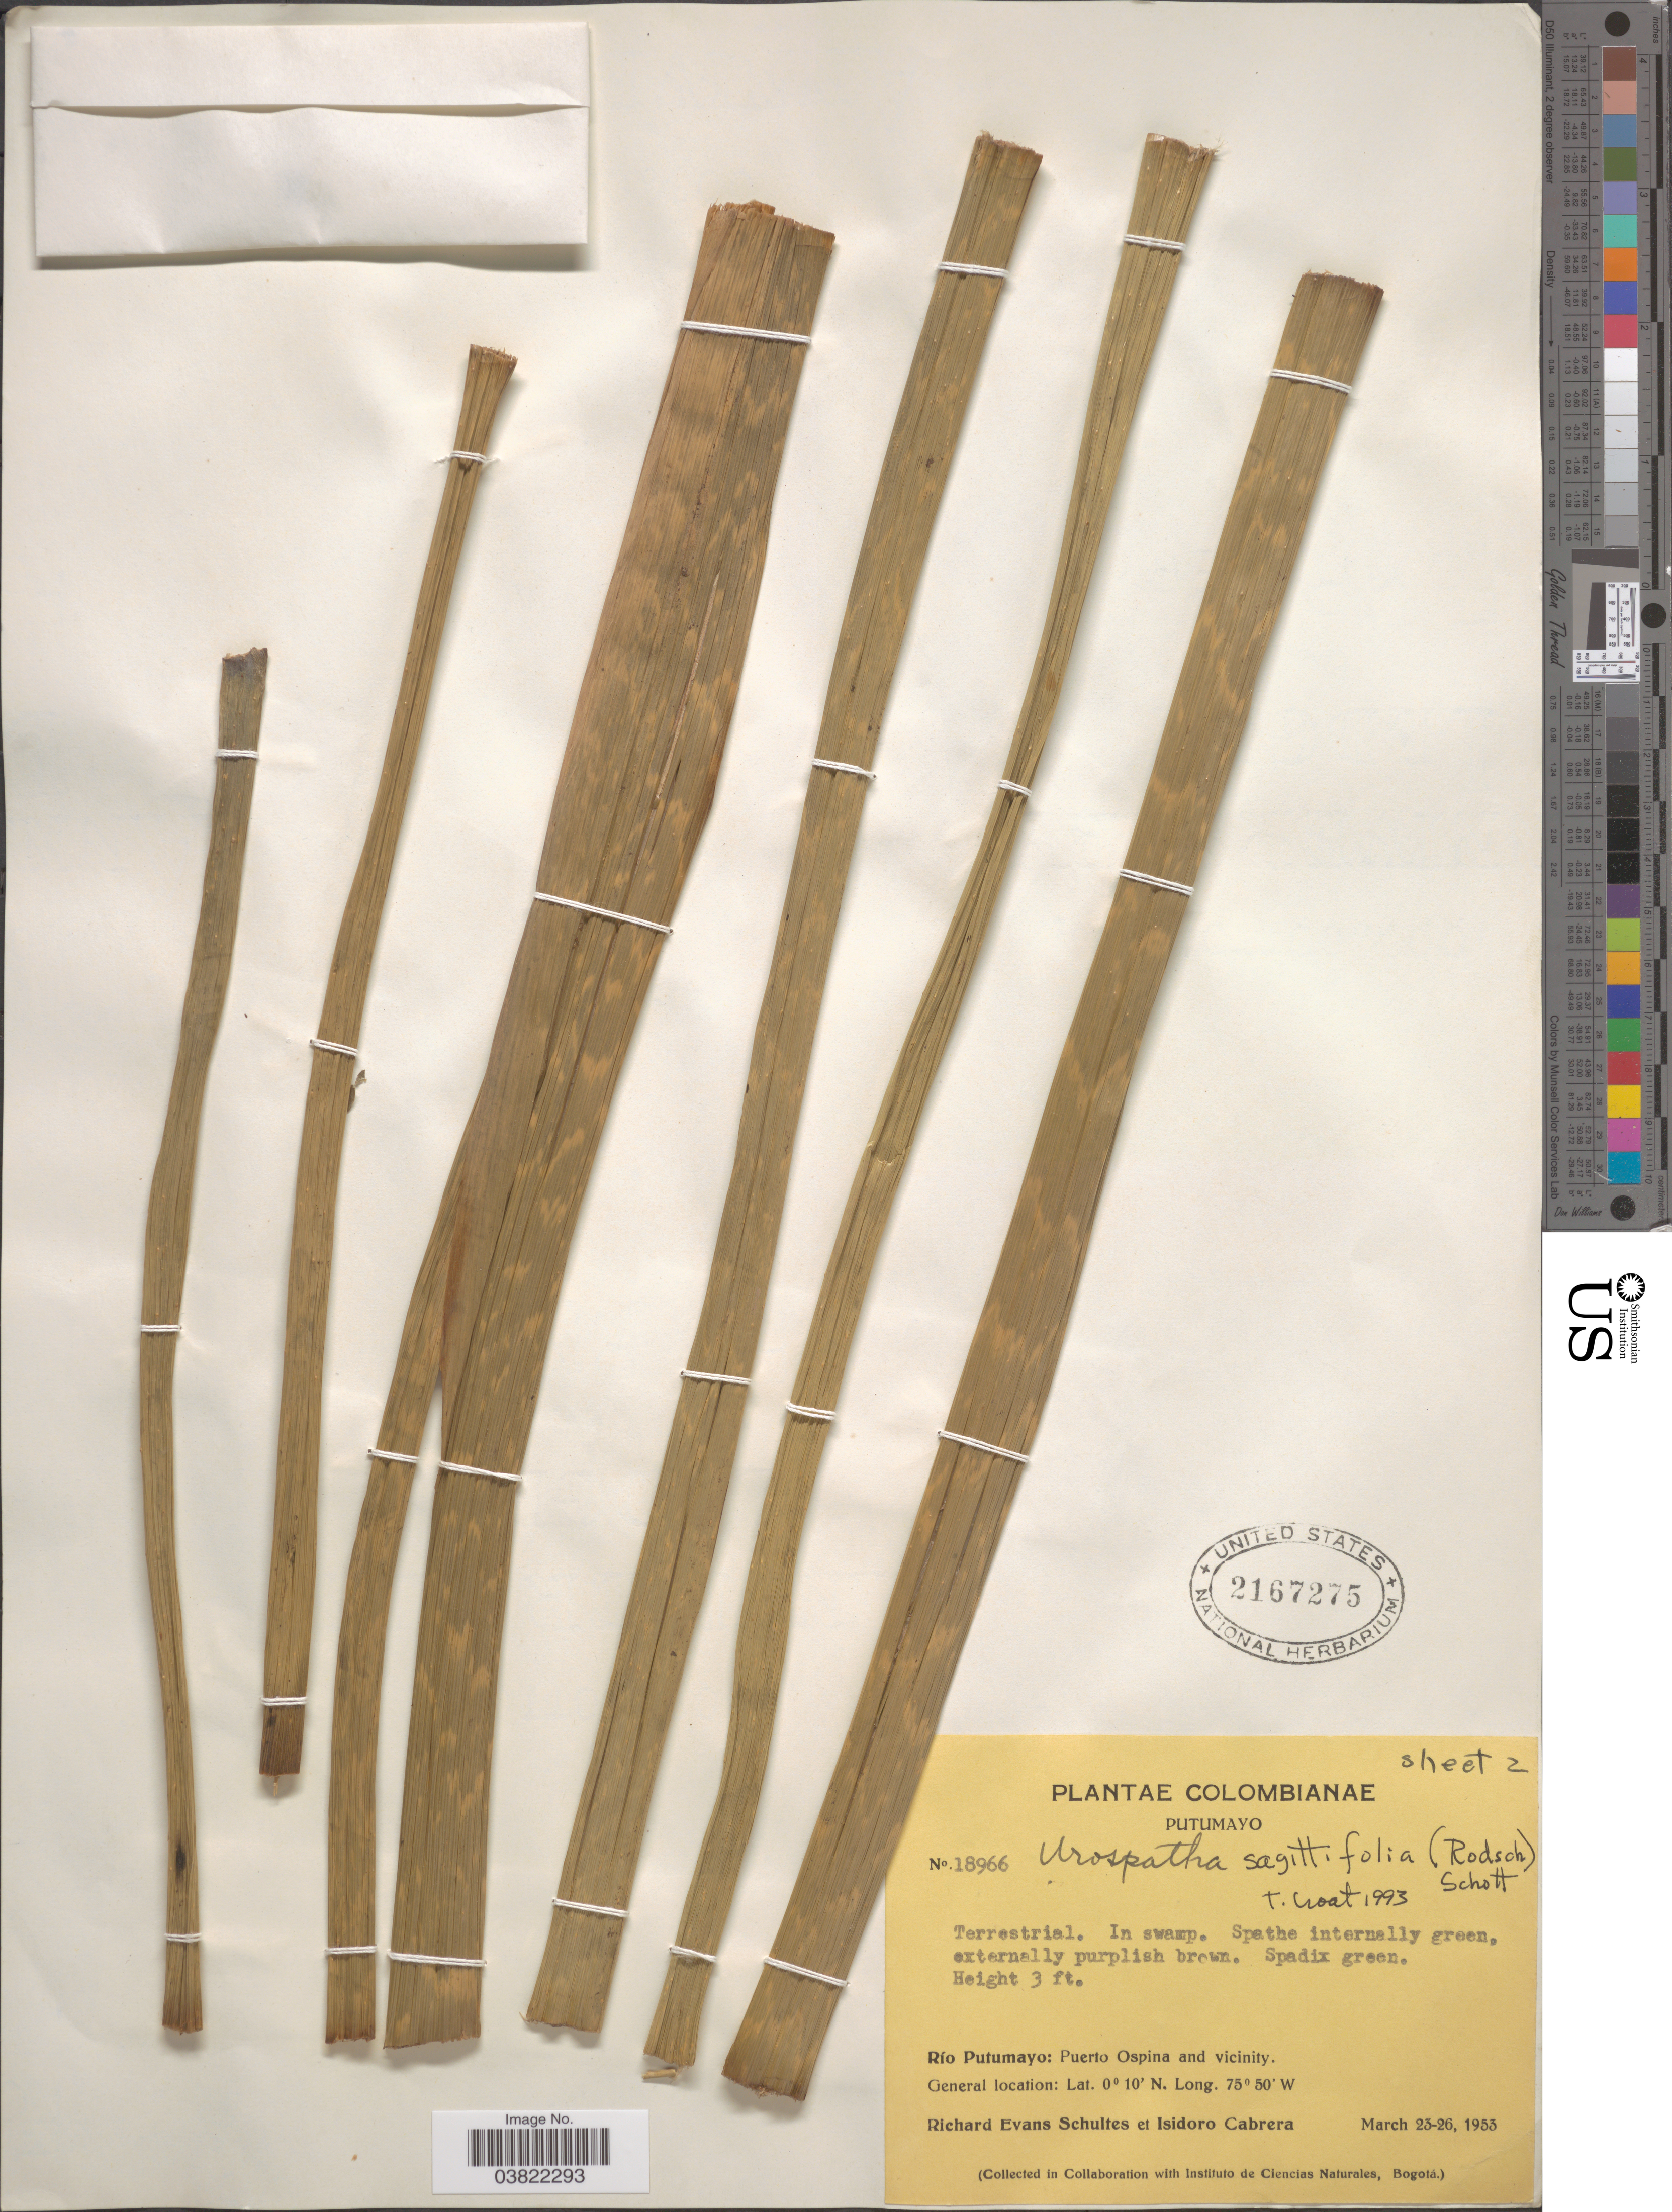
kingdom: Plantae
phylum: Tracheophyta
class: Liliopsida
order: Alismatales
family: Araceae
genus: Urospatha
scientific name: Urospatha sagittifolia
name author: (Rudge) Schott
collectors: R. E. Schultes & I. Cabrera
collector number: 18966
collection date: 1953-03-23/1953-03-26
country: Colombia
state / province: Putumayo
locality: Río Putumayo: Puerto Ospina and vicinity.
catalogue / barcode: US 2167275